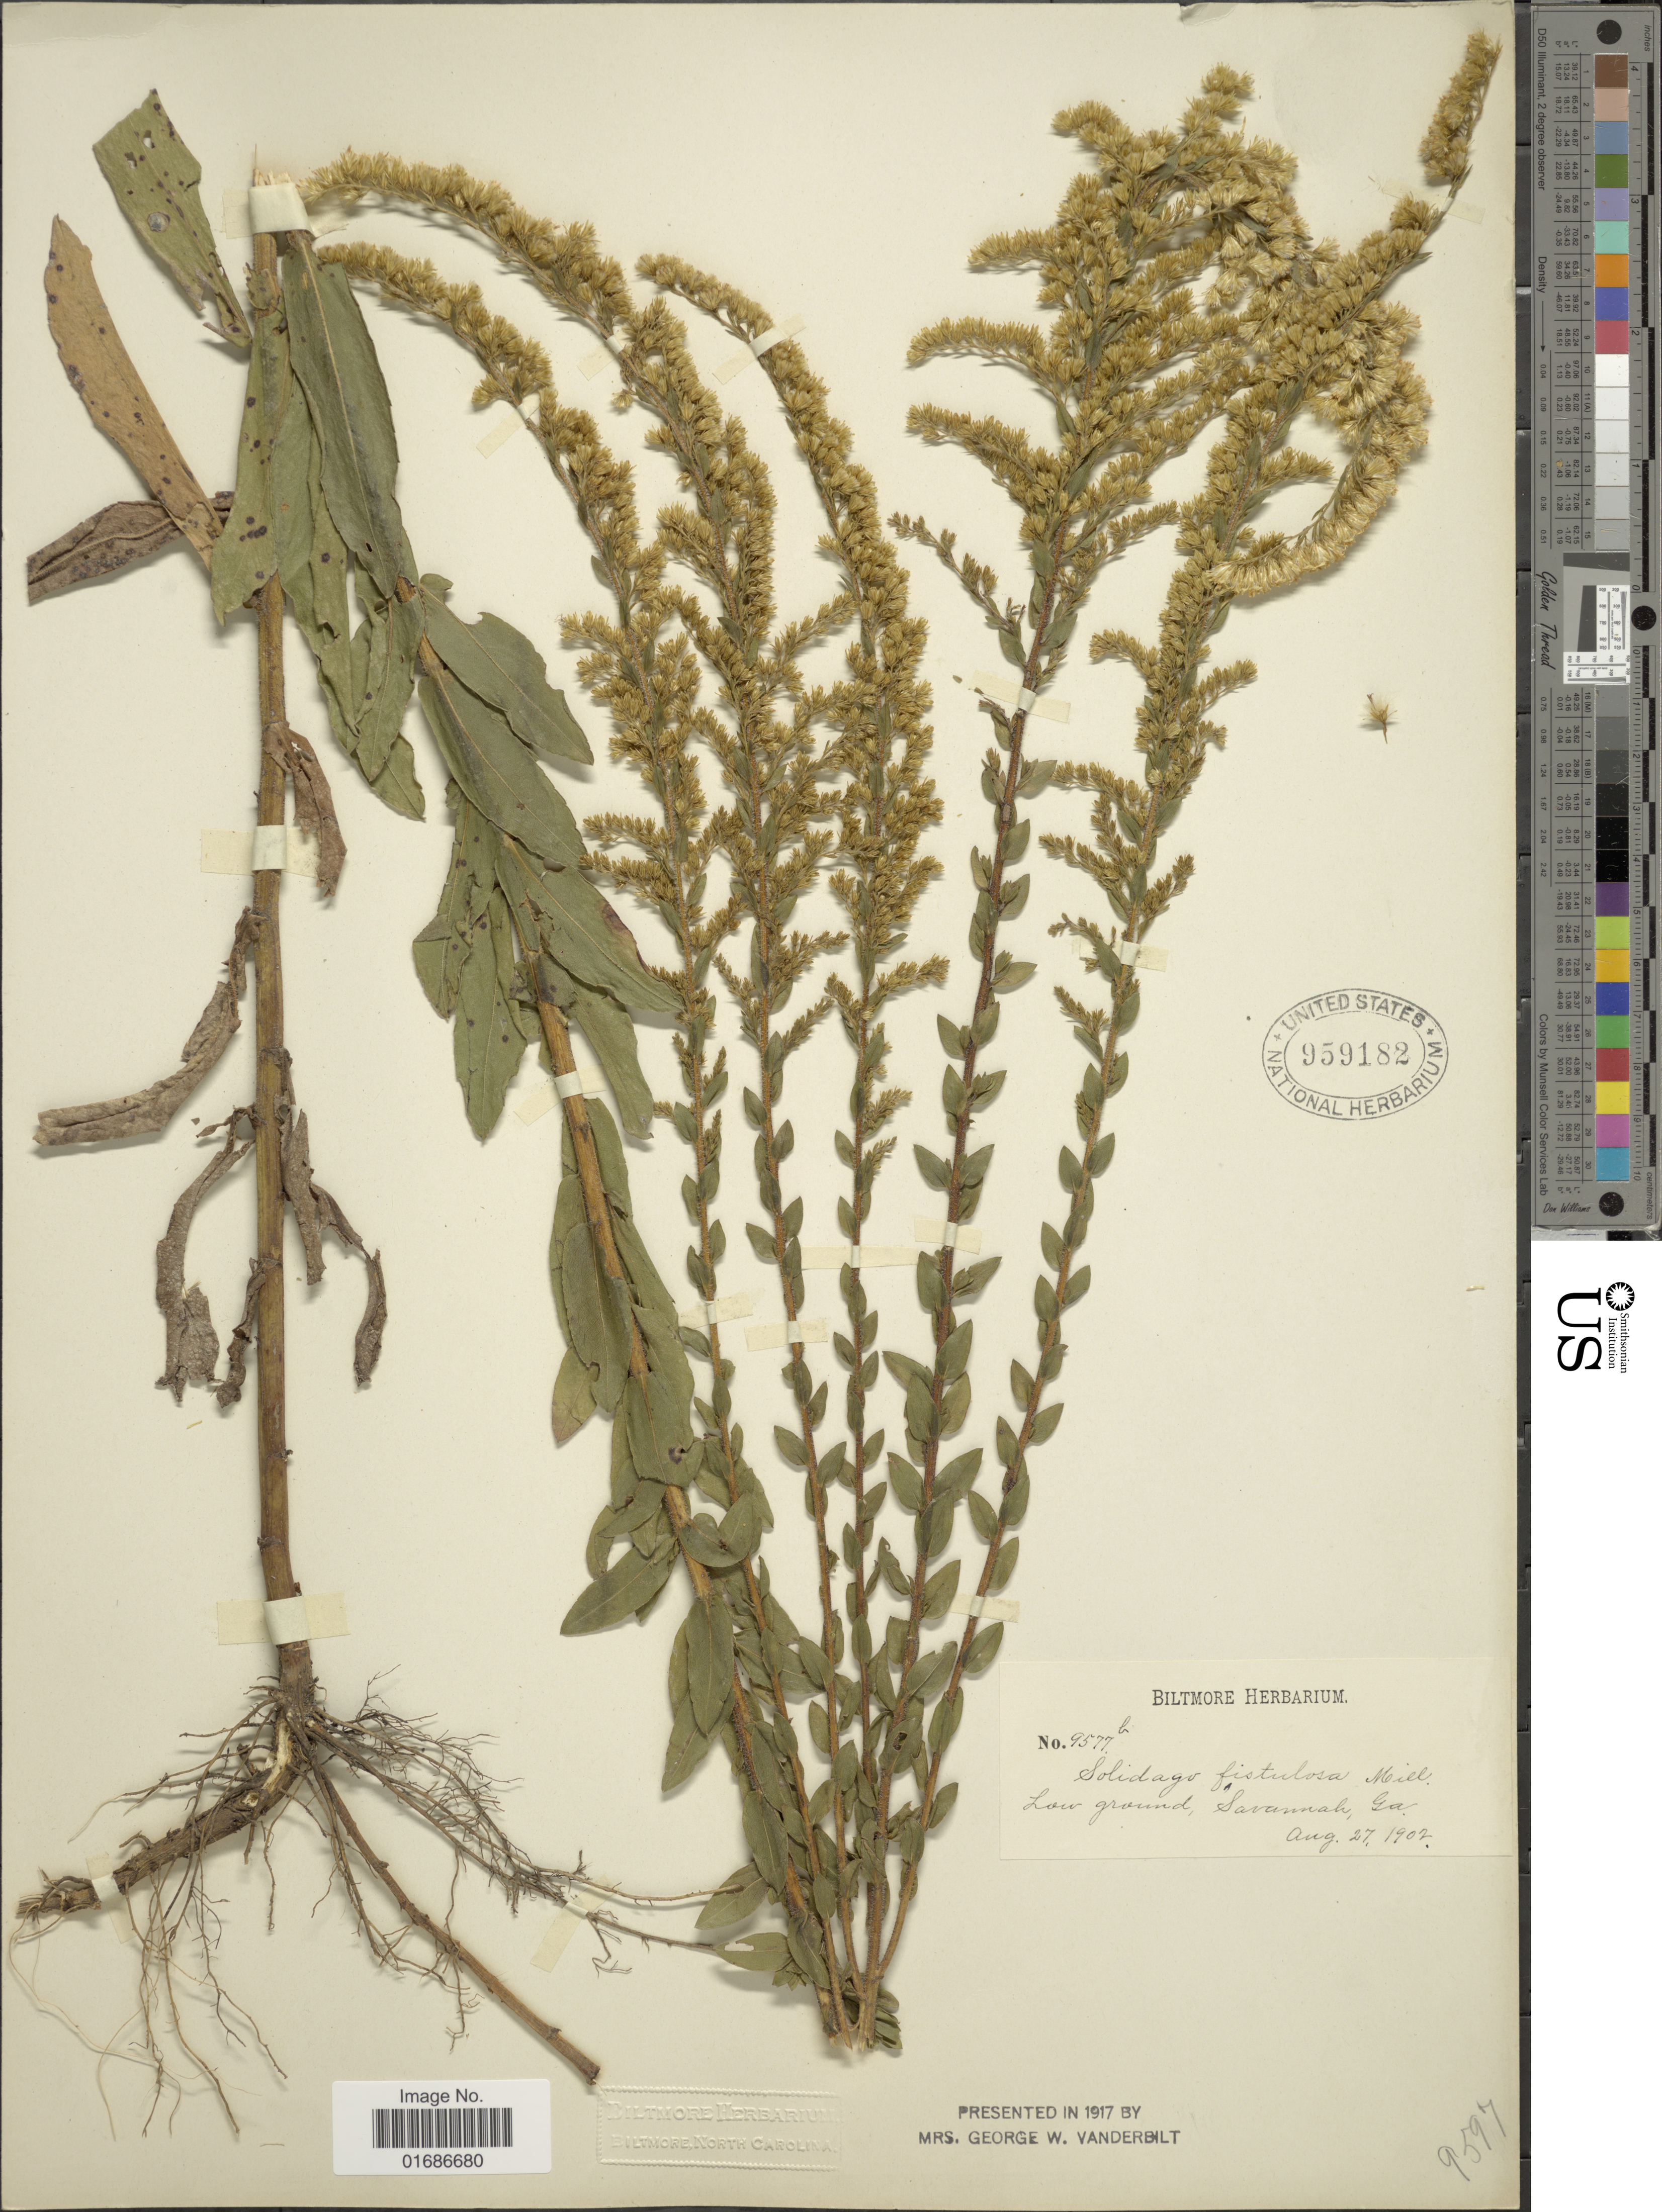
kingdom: Plantae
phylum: Tracheophyta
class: Magnoliopsida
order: Asterales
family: Asteraceae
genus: Solidago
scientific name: Solidago fistulosa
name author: Mill.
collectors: ex herb. Biltmore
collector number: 9577b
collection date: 1902-08-27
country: United States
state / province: Georgia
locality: Low ground, Savannah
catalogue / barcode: US 959182